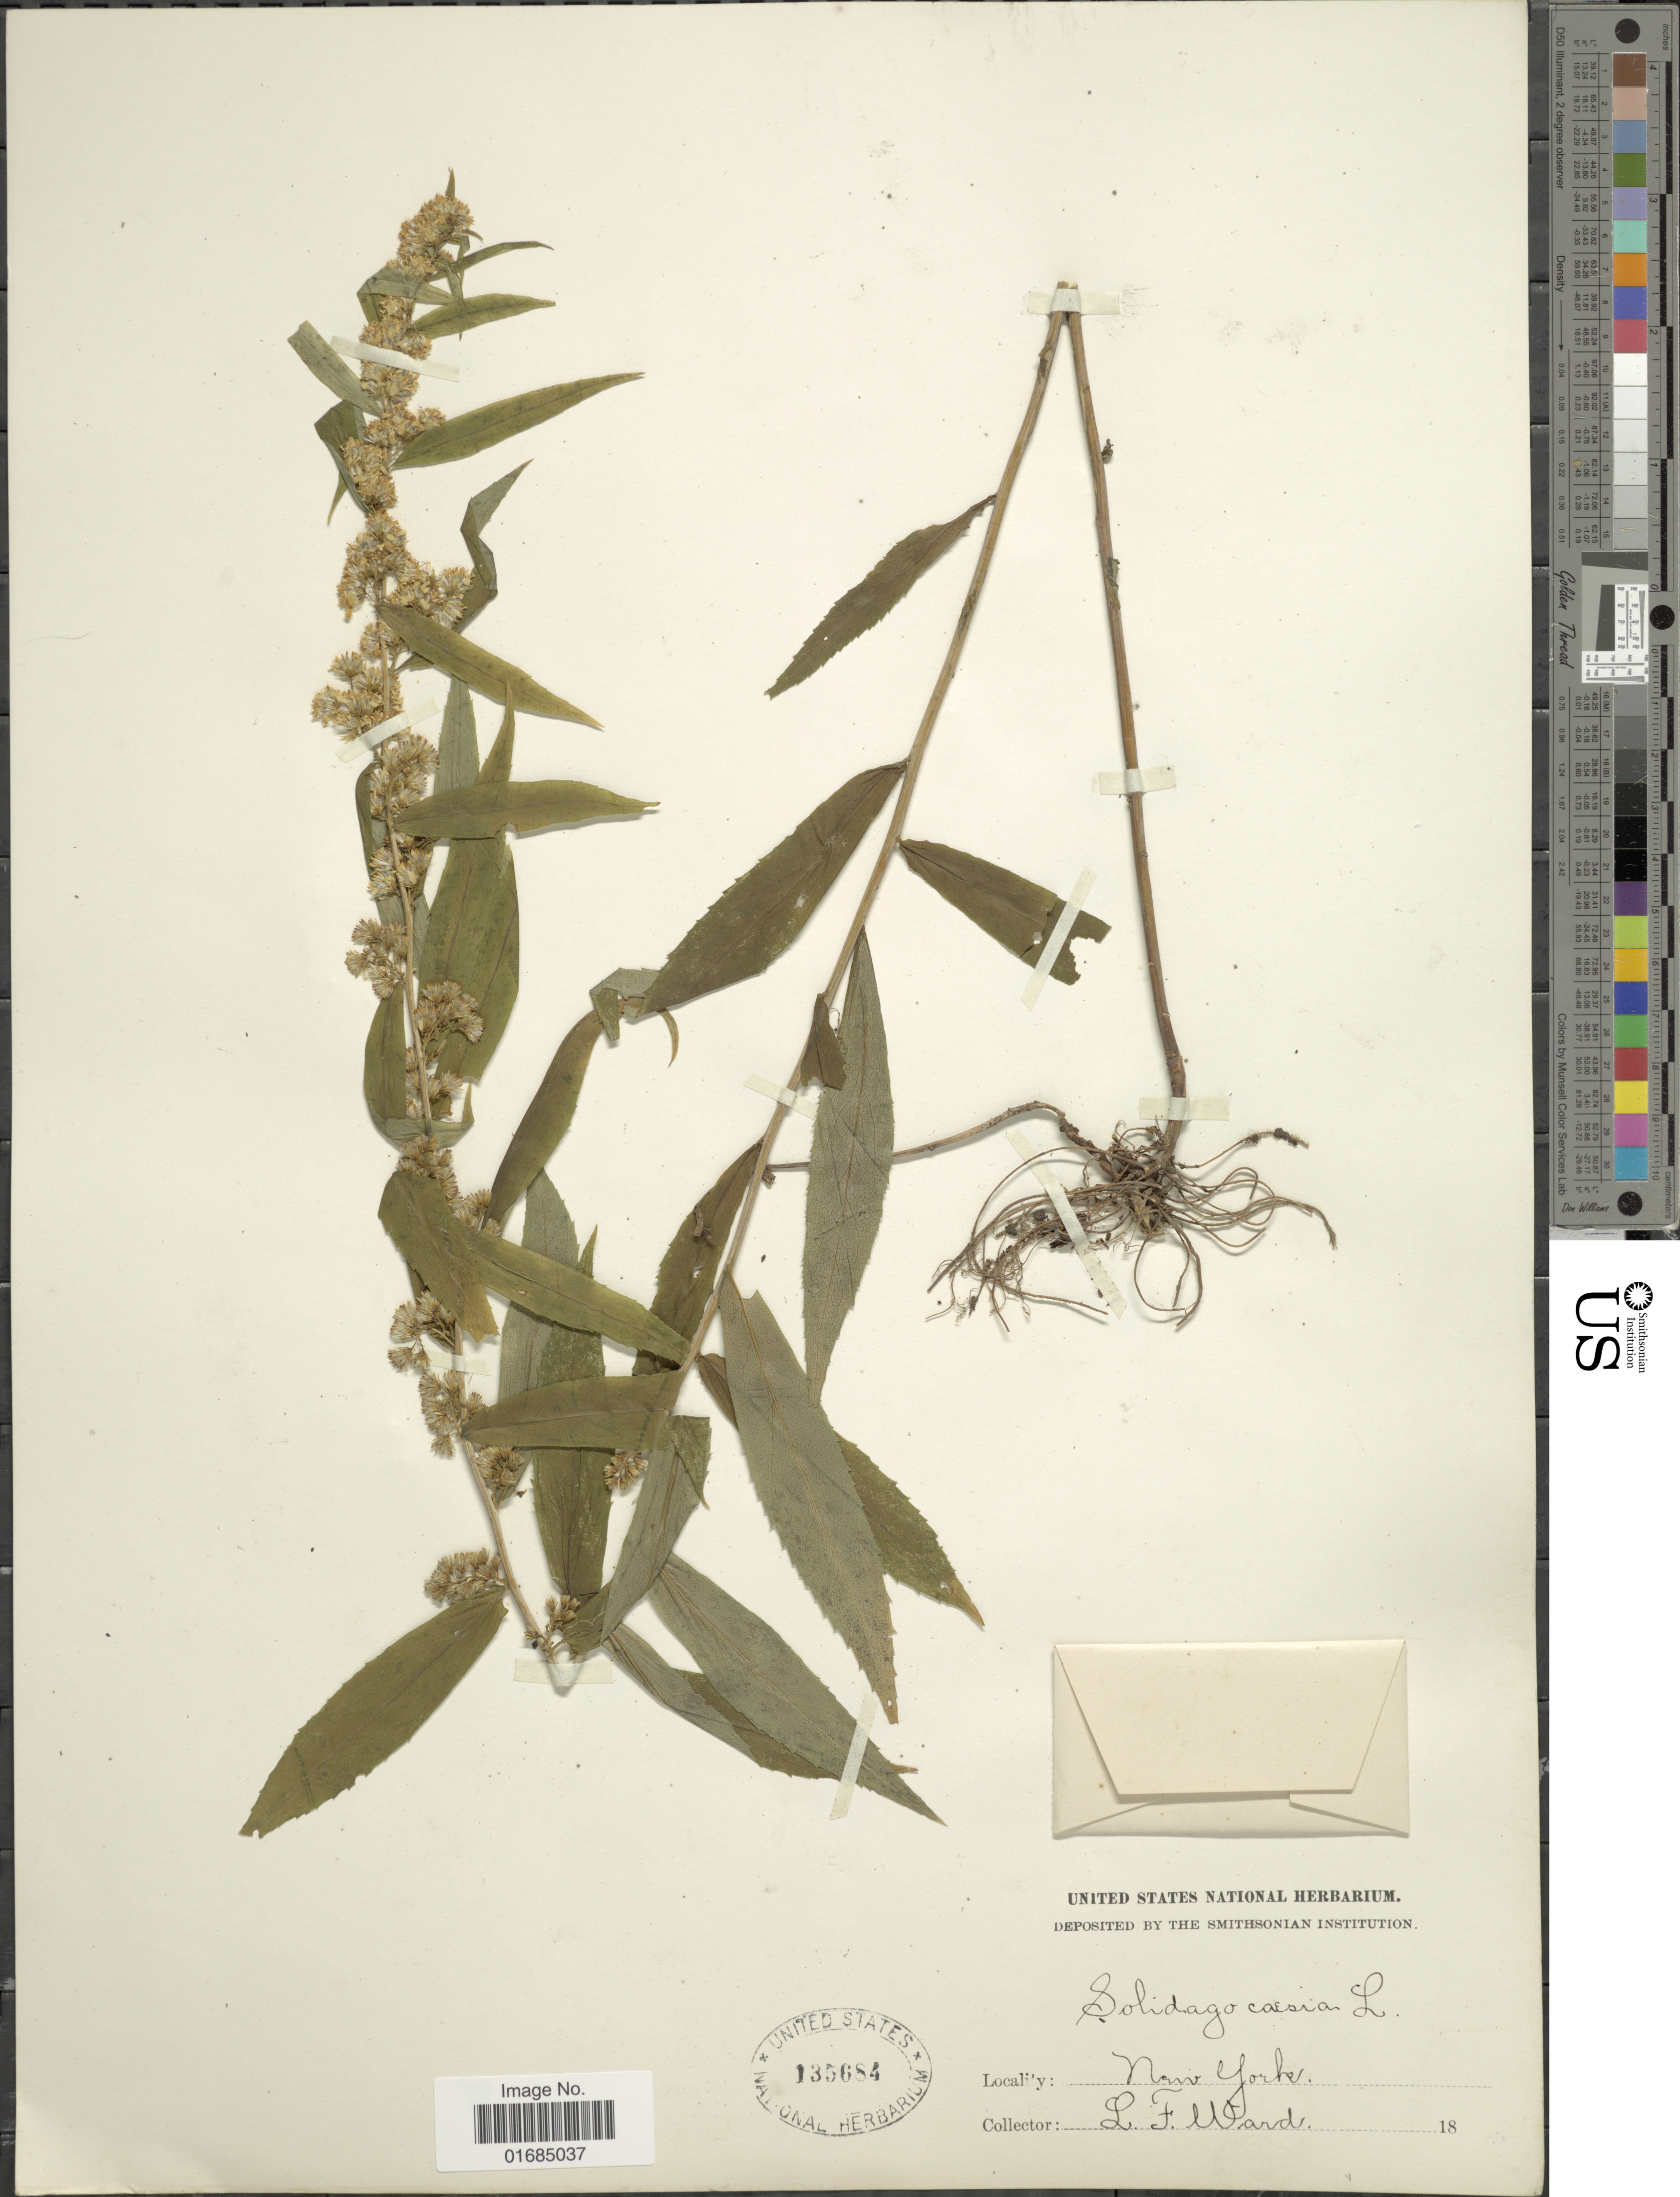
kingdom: Plantae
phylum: Tracheophyta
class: Magnoliopsida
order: Asterales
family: Asteraceae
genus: Solidago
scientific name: Solidago caesia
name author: L.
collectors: L. Ward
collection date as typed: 18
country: United States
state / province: New York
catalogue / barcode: US 135684